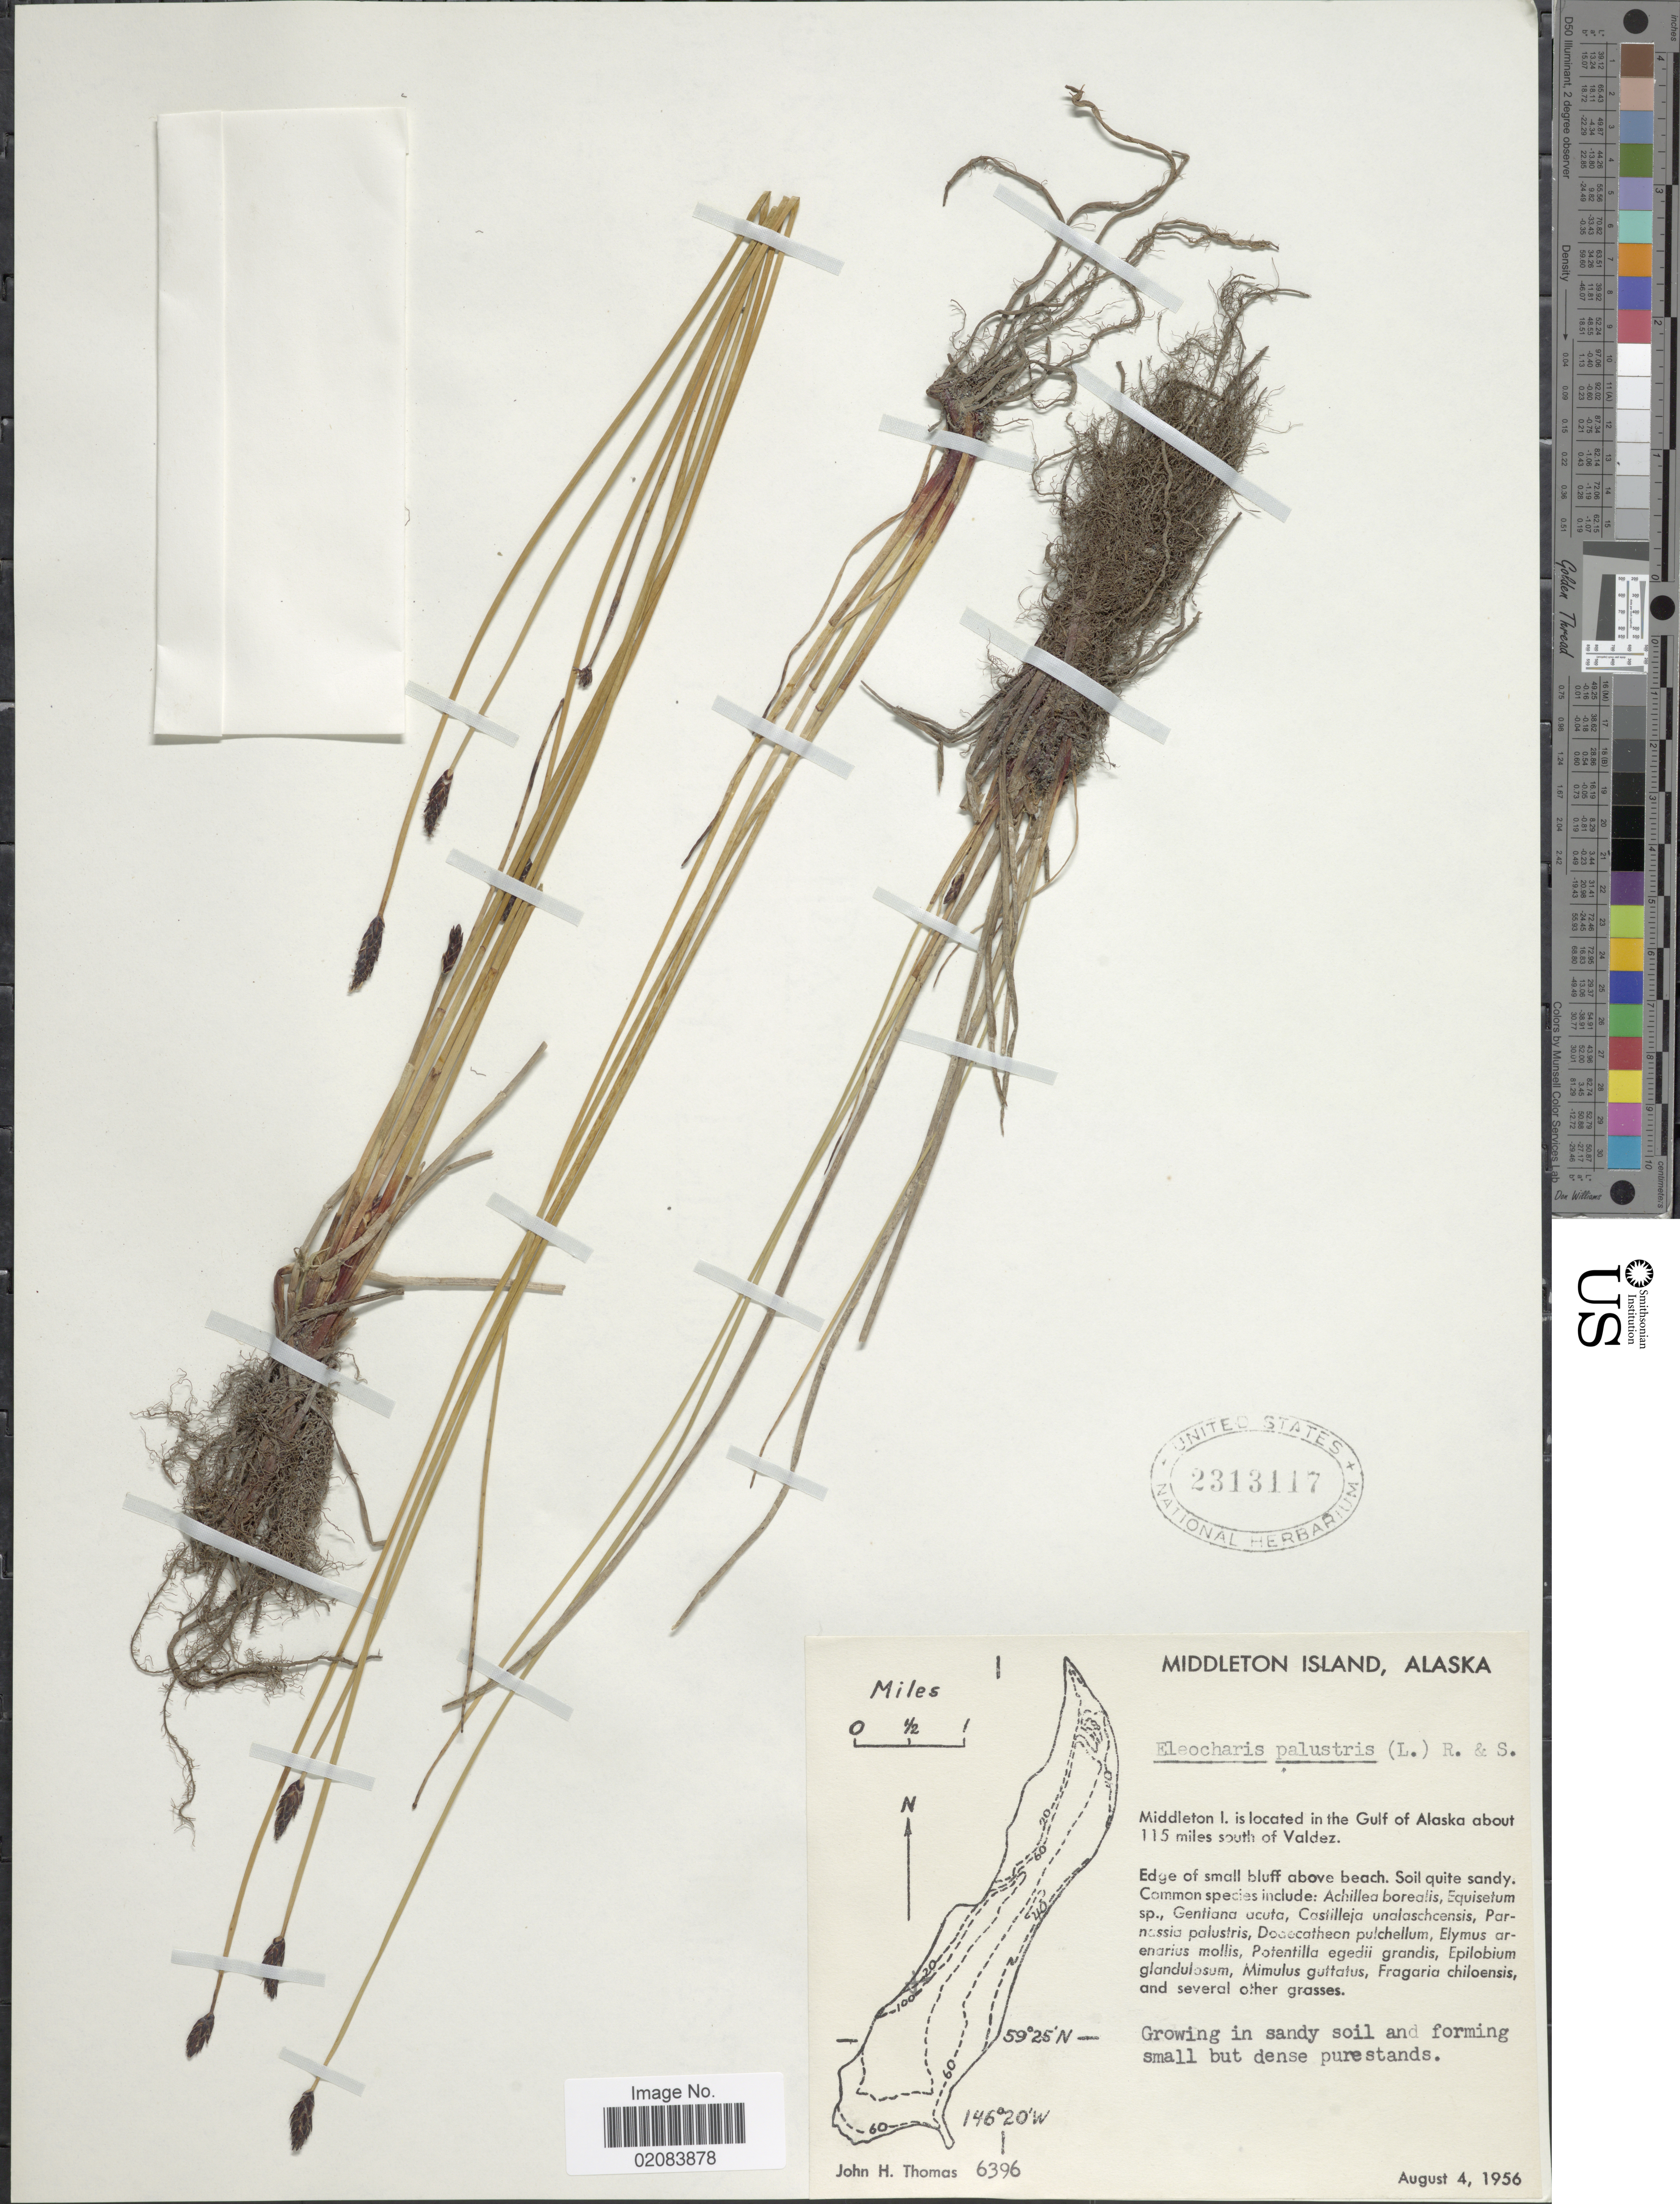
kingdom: Plantae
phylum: Tracheophyta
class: Liliopsida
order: Poales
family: Cyperaceae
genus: Eleocharis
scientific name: Eleocharis palustris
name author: (L.) Roem. & Schult.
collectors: J. H. Thomas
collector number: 6396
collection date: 1956-08-04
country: United States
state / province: Alaska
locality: Middleton Island. Middleton I. is located in the Gulf of Alaska about 115 miles south of Valdez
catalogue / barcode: US 2313117